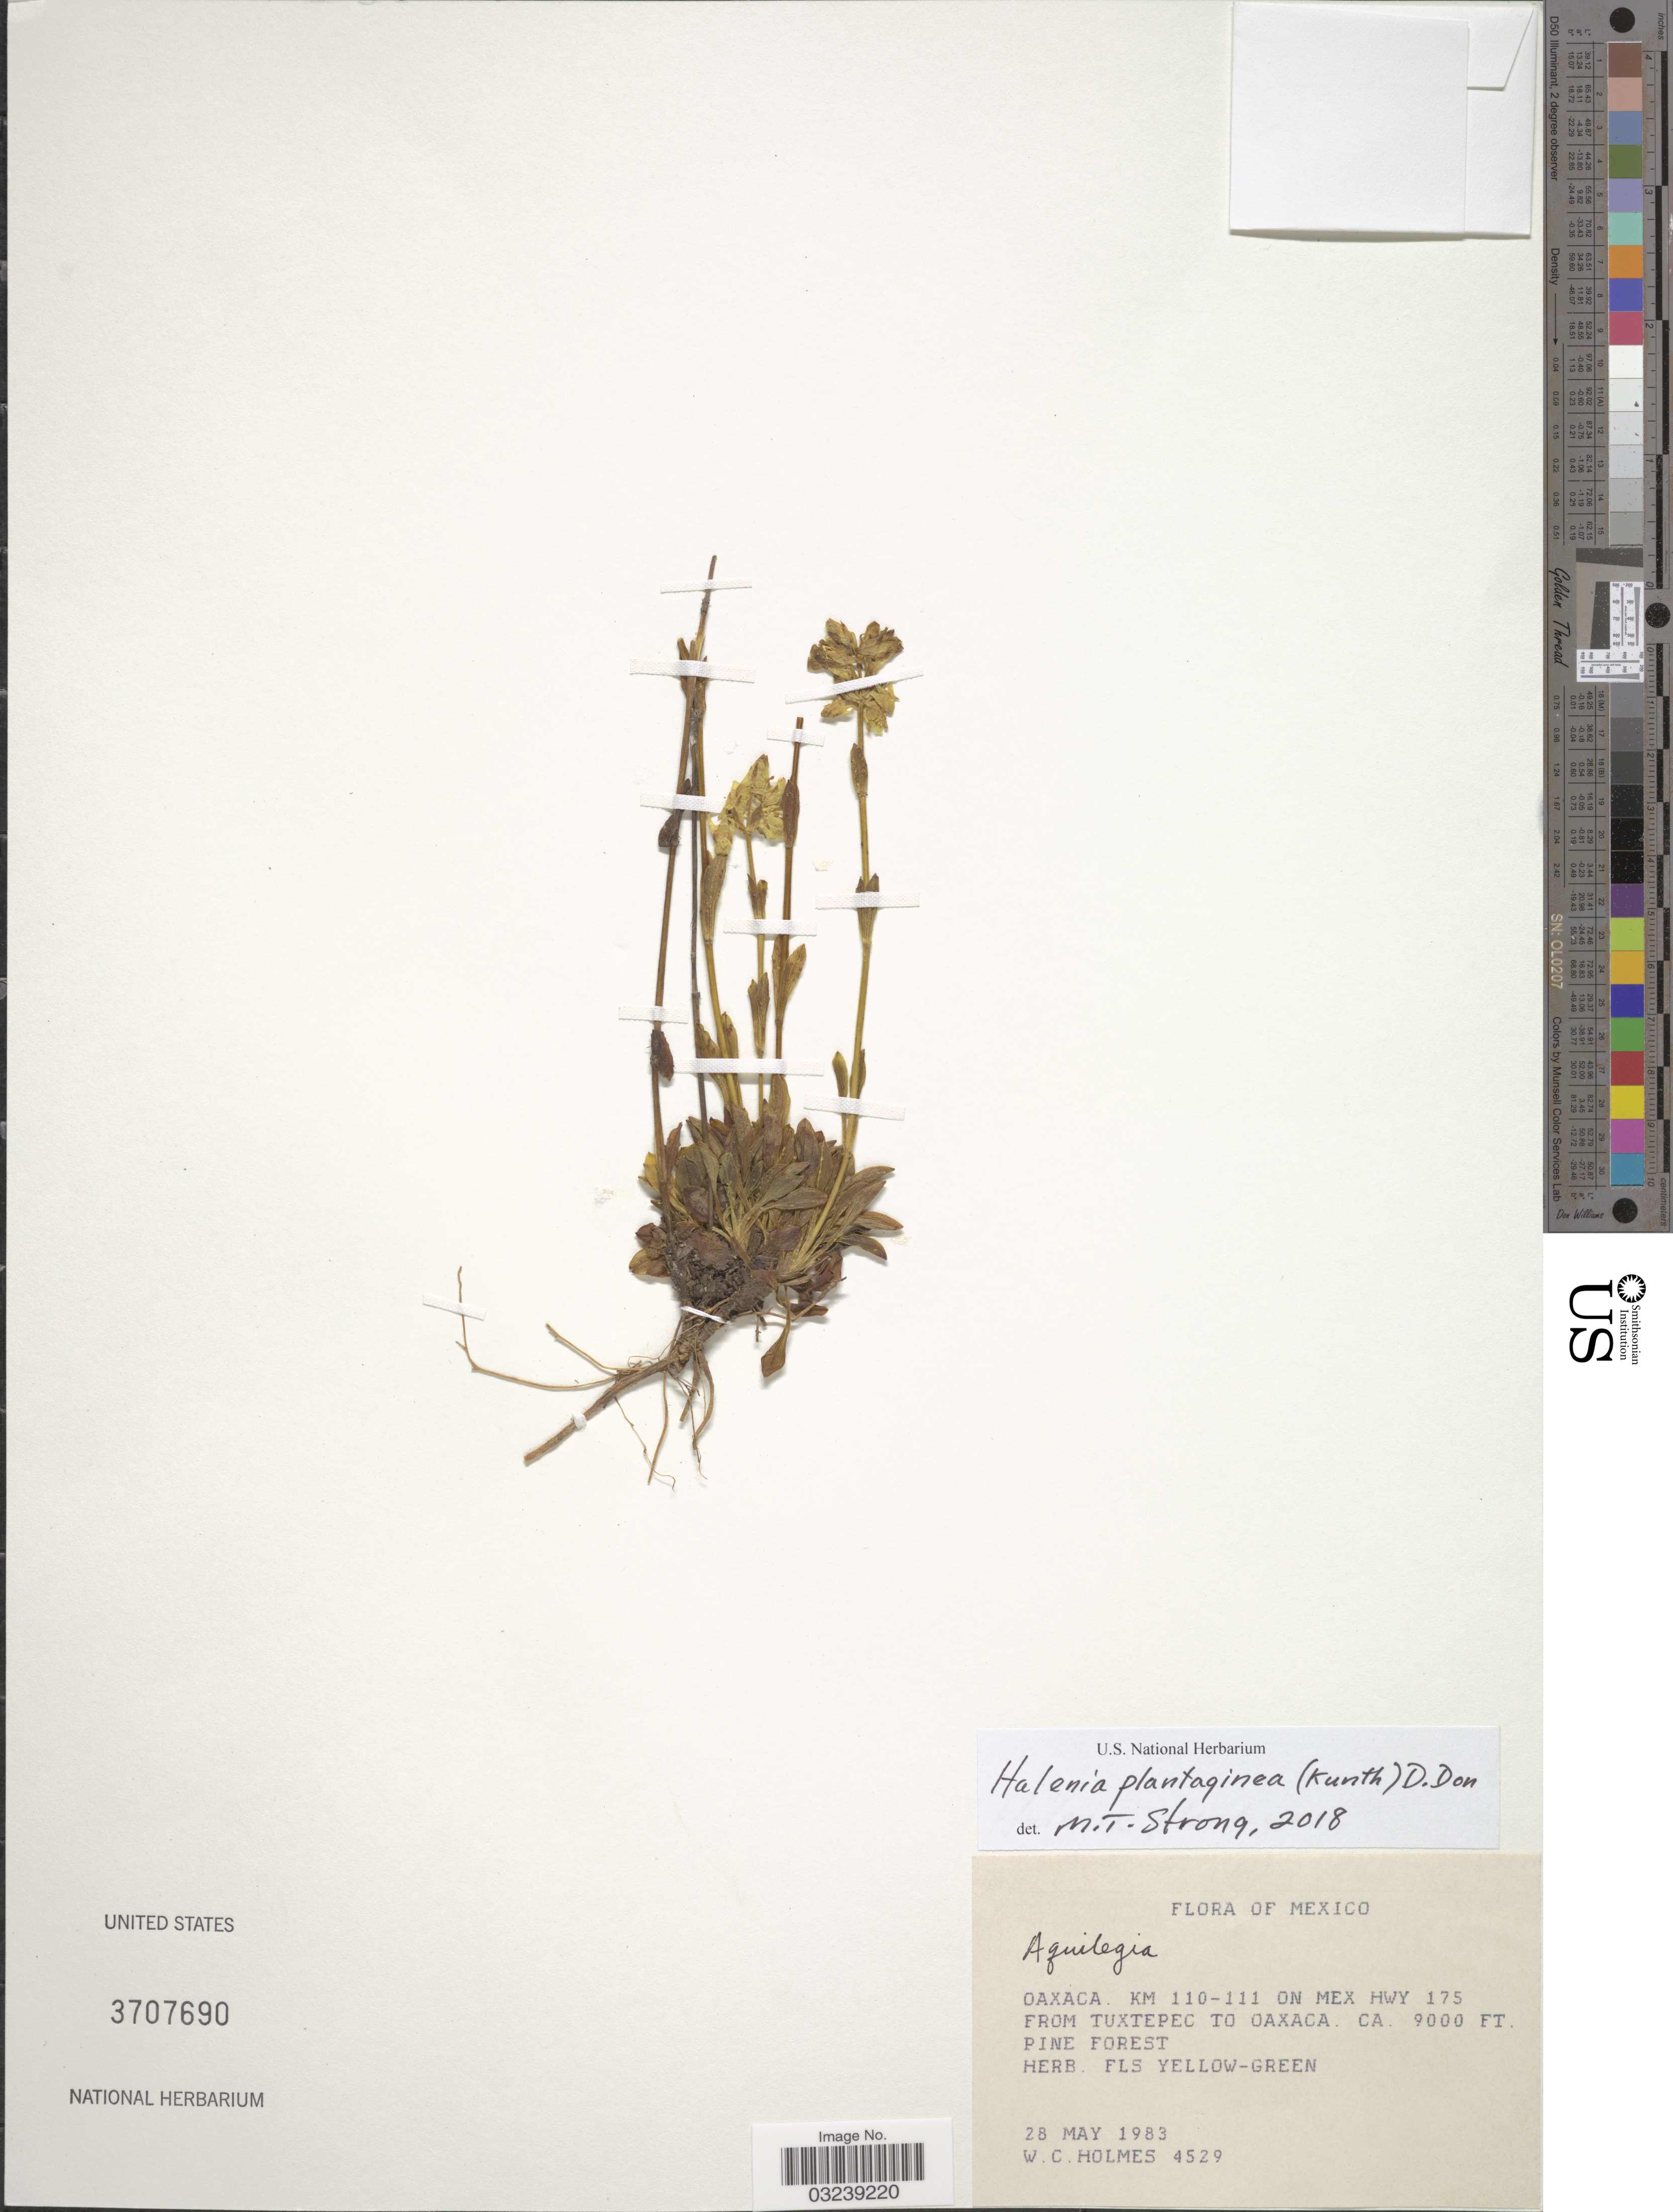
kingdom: Plantae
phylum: Tracheophyta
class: Magnoliopsida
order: Gentianales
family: Gentianaceae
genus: Halenia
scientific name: Halenia plantaginea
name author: (Kunth) G. Don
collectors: W. Holmes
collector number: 4529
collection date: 1983-05-28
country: Mexico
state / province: Oaxaca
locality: Km 110-111 on Mex Hwy 175 from Tuxtepec to Oaxaca.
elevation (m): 2743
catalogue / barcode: US 3707690